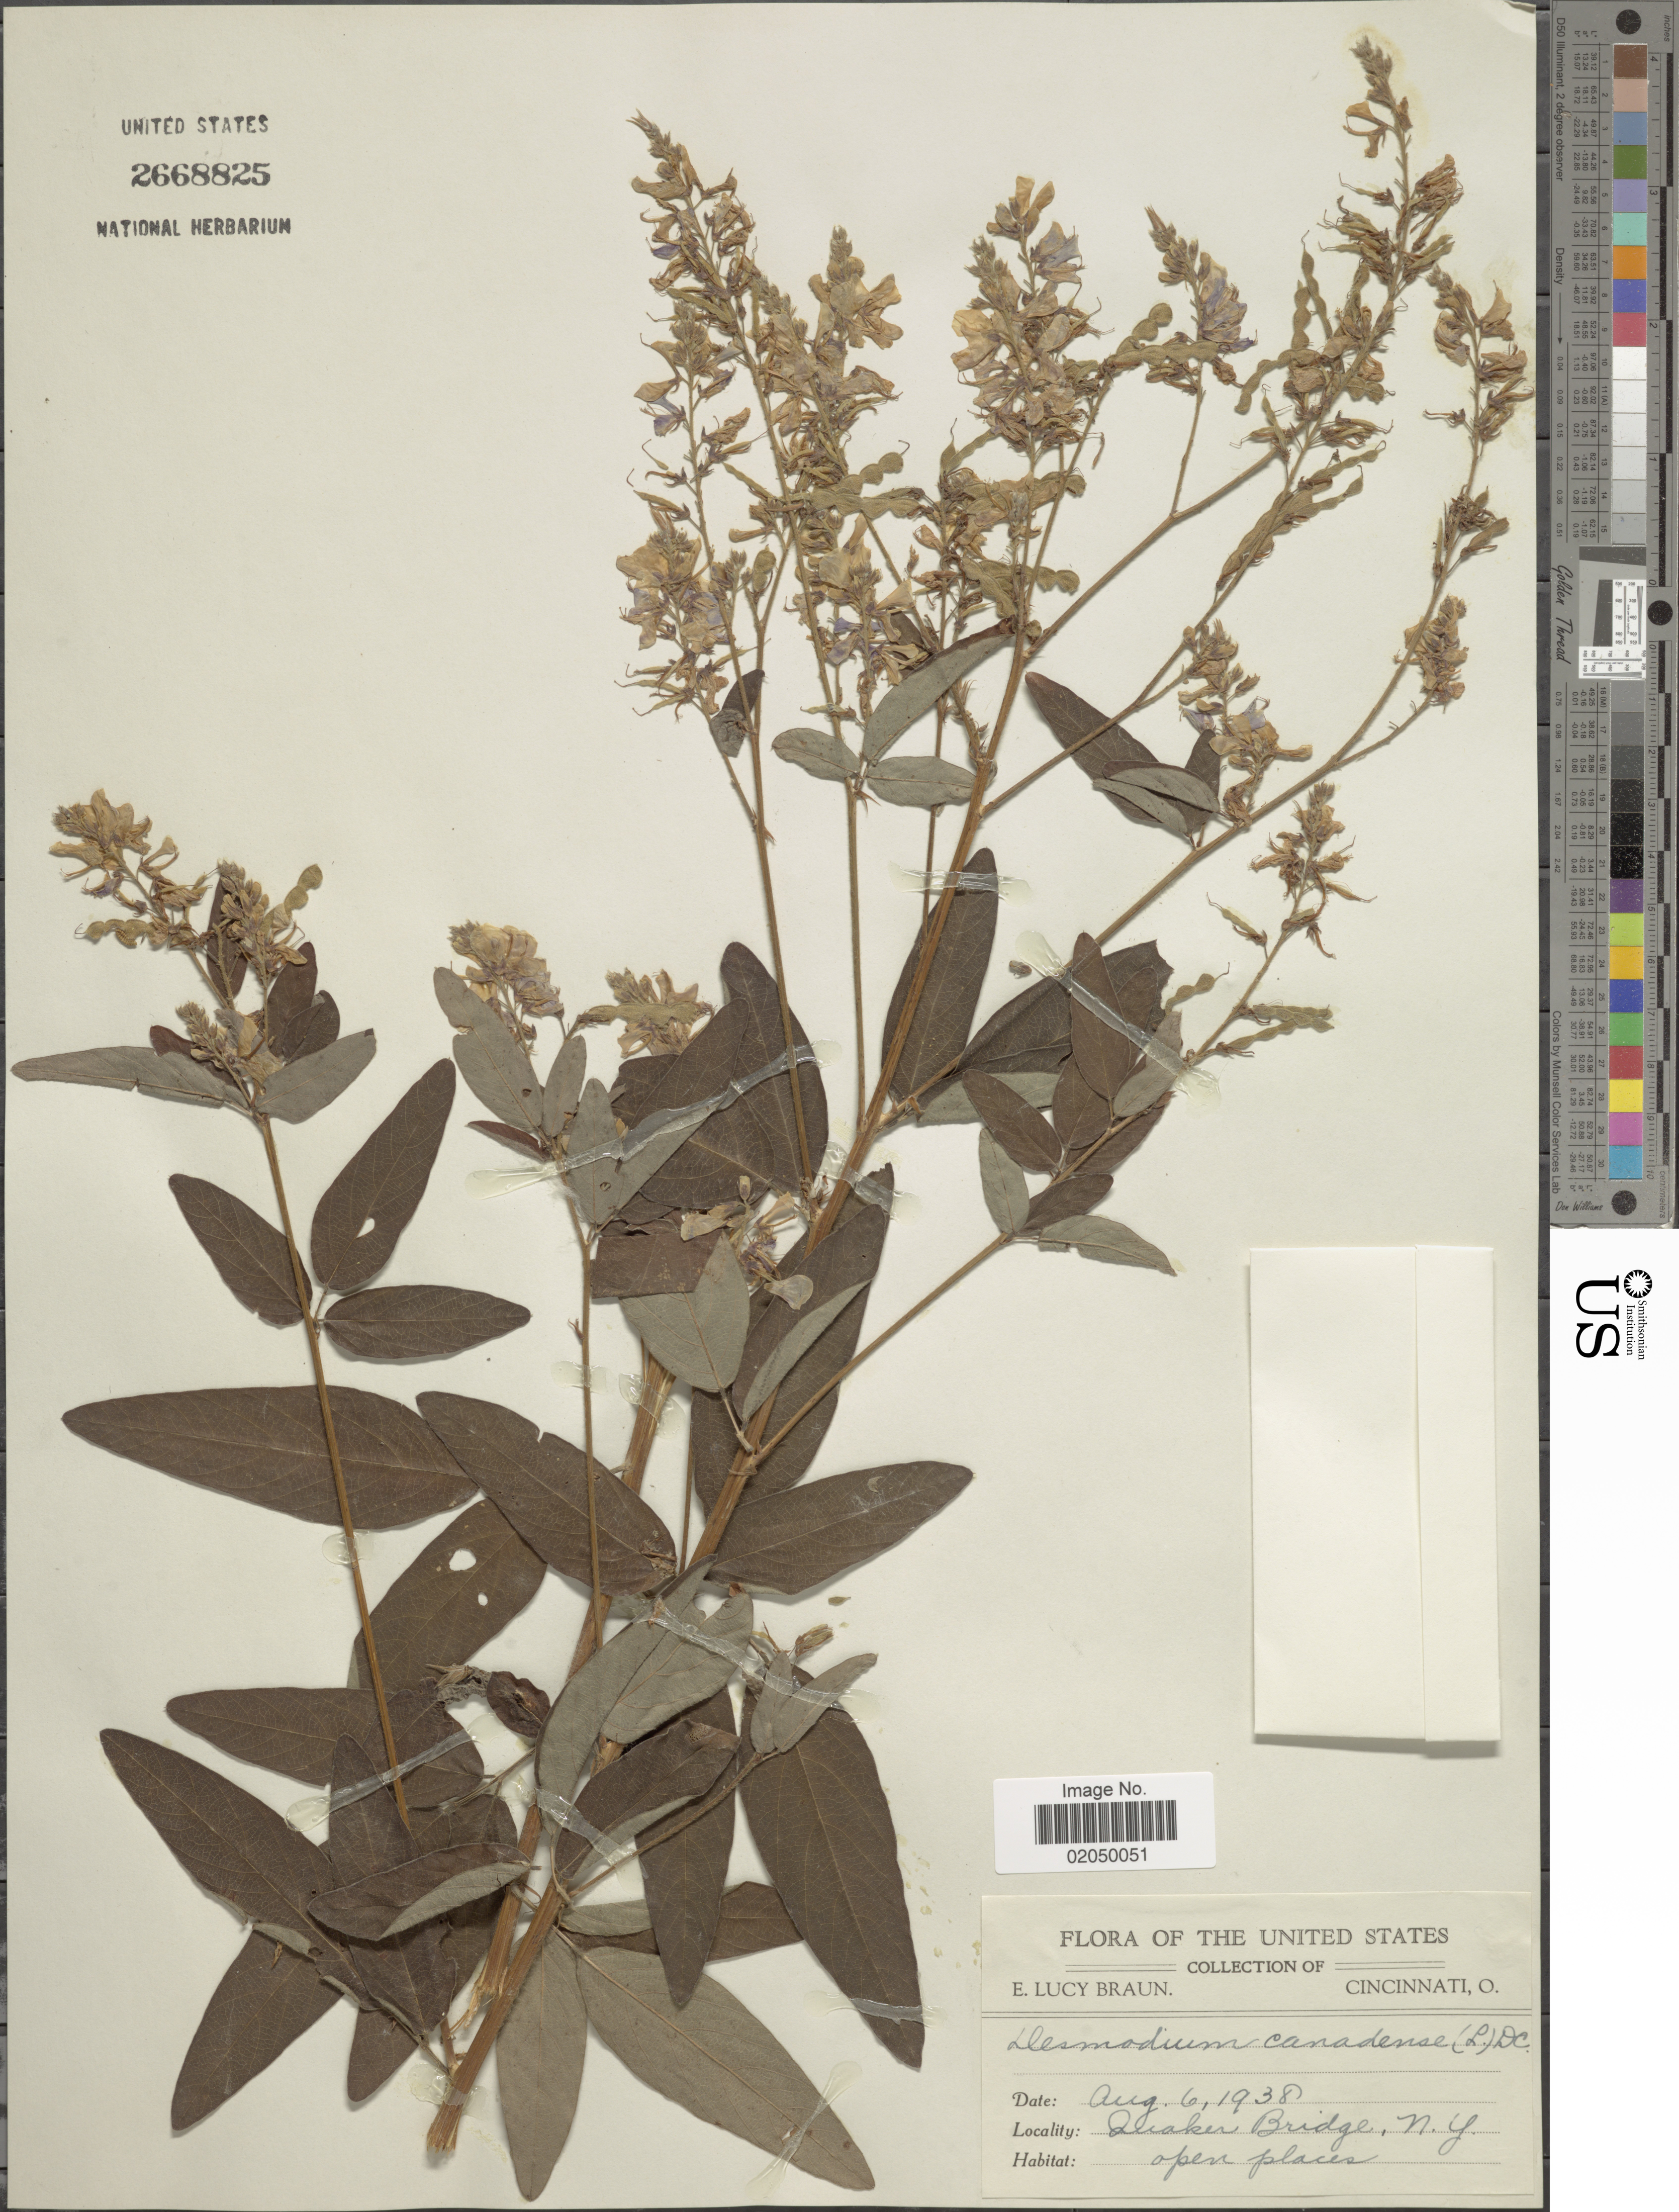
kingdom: Plantae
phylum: Tracheophyta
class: Magnoliopsida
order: Fabales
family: Fabaceae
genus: Desmodium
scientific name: Desmodium canadense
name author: (L.) DC.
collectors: E. L. Braun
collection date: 1938-08-06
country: United States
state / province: New York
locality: Quaker Bridge, N. Y.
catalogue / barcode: US 2668825